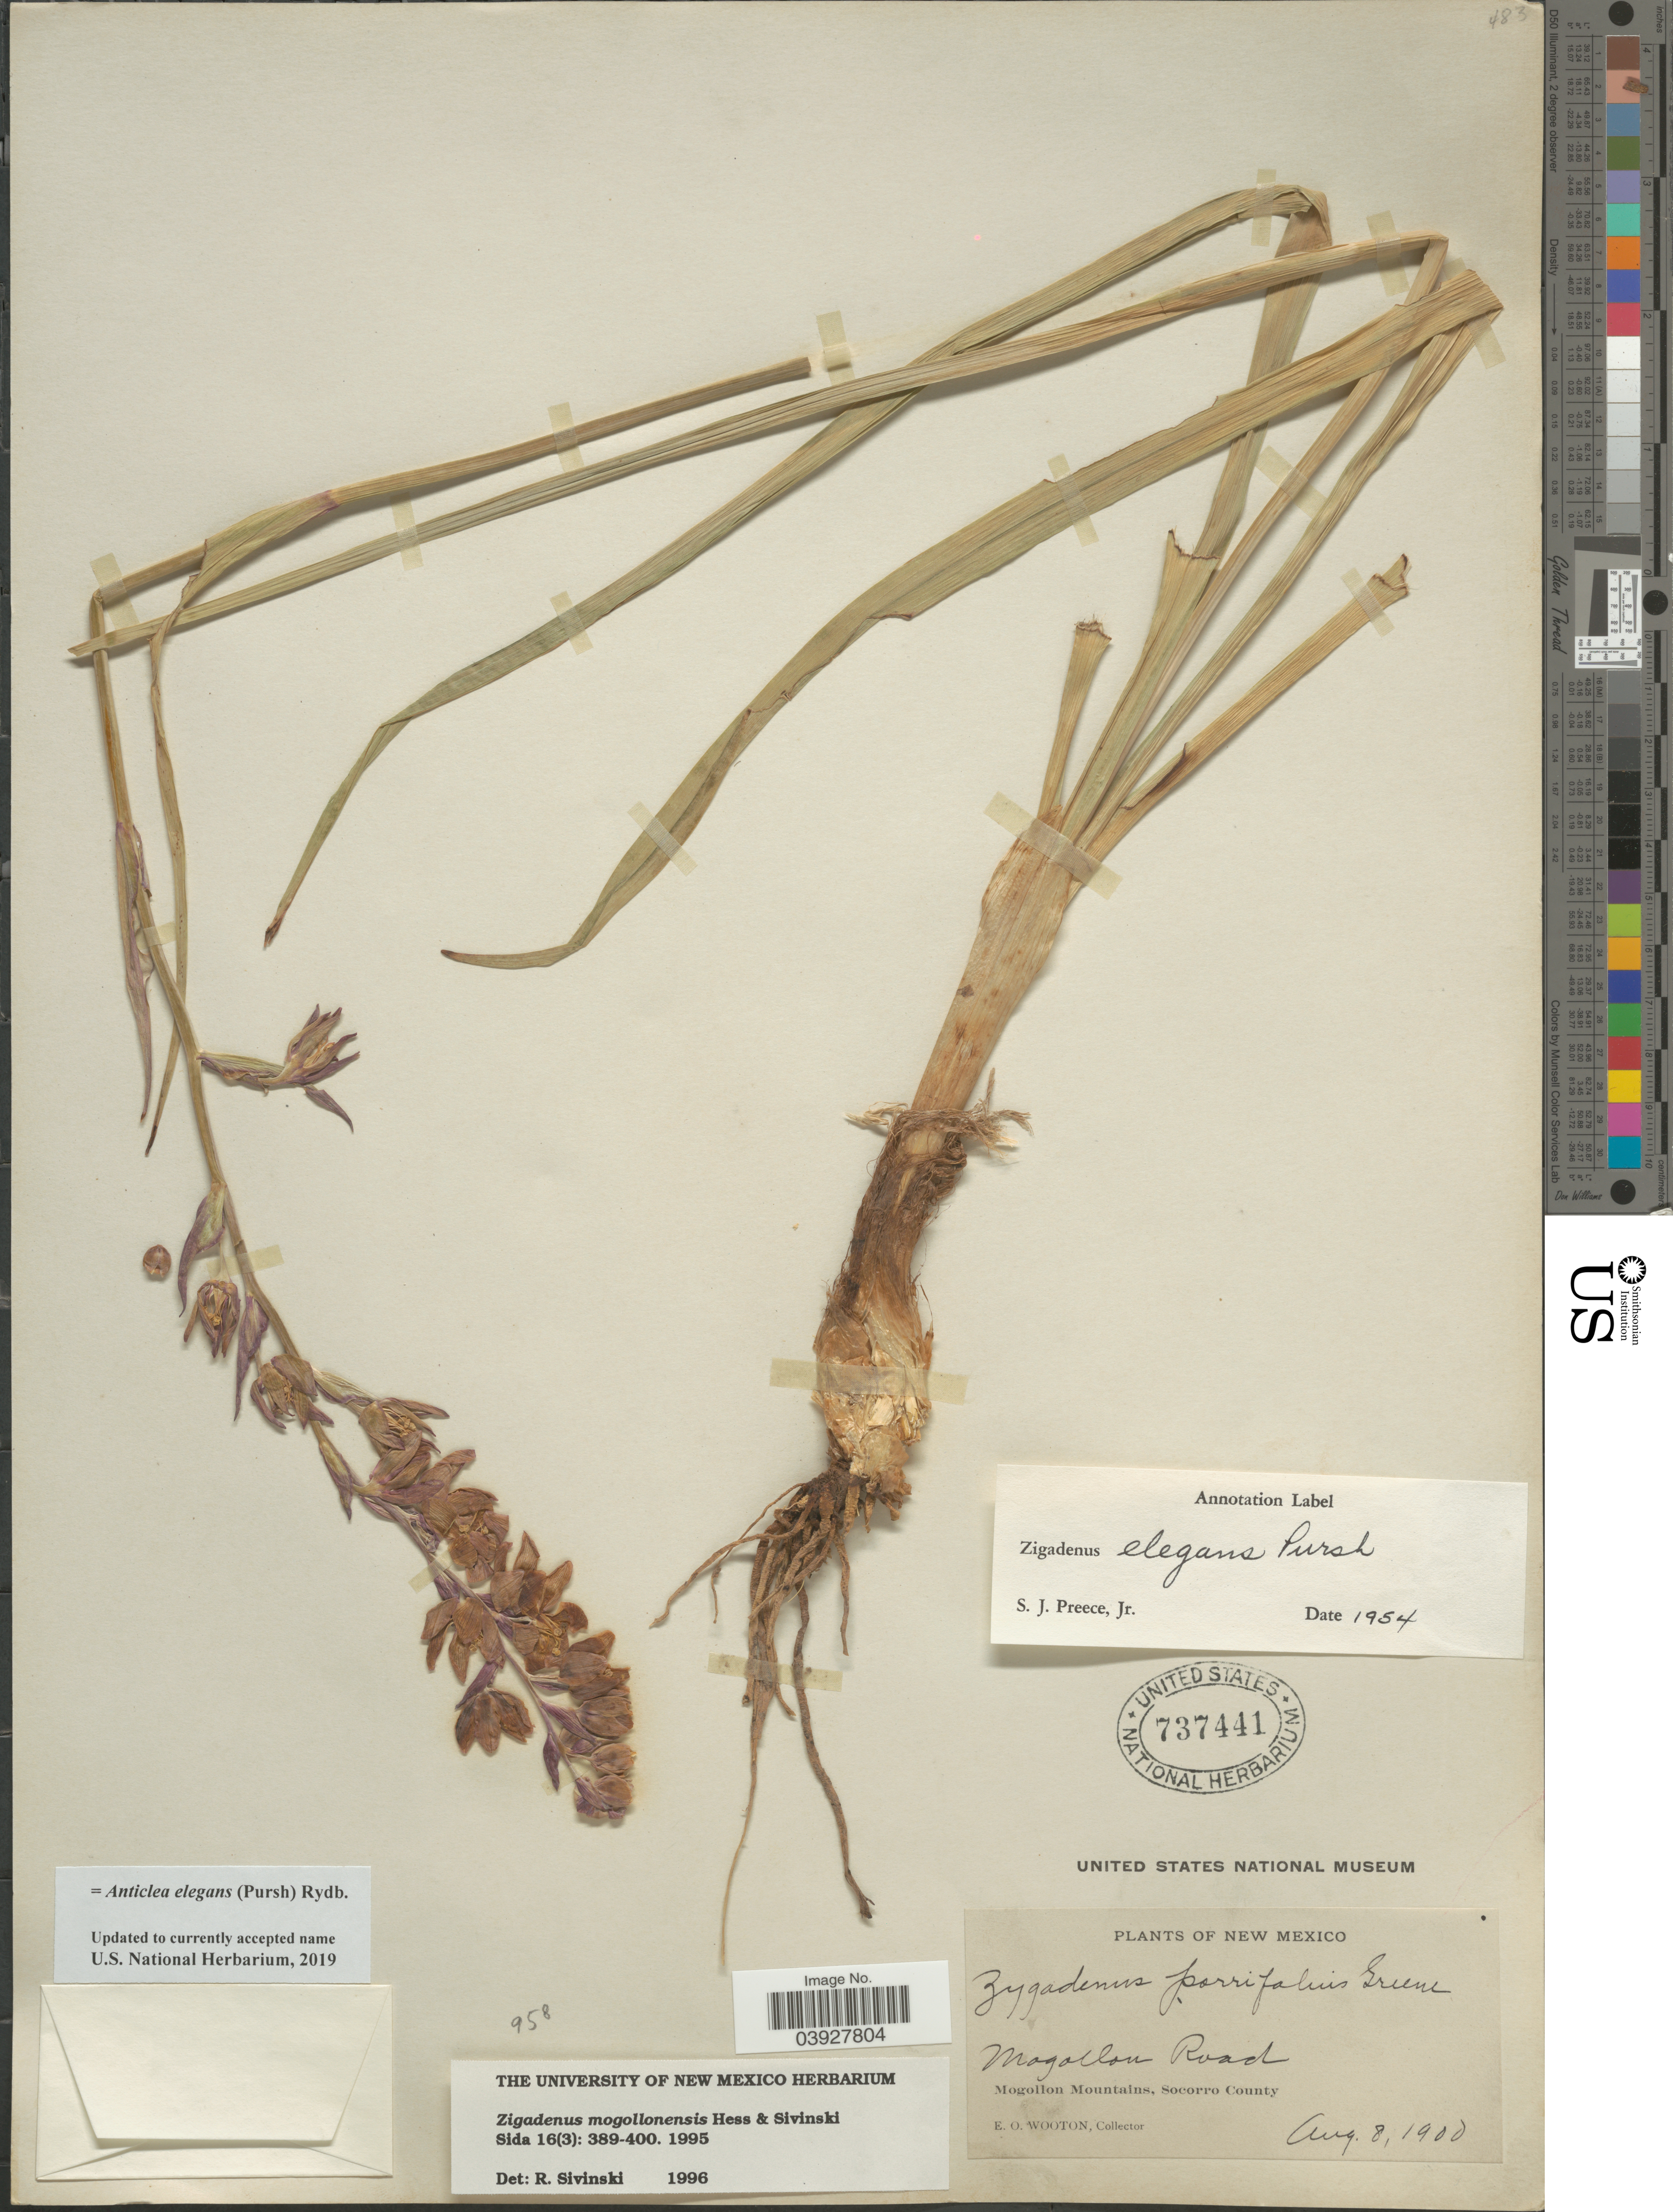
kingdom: Plantae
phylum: Tracheophyta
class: Liliopsida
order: Liliales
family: Melanthiaceae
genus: Anticlea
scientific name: Anticlea elegans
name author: (Pursh) Rydb.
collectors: E. O. Wooton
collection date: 1900-08-08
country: United States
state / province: New Mexico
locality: Mogollon Road. Mogollon Mountains, Socorro County.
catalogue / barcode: US 737441